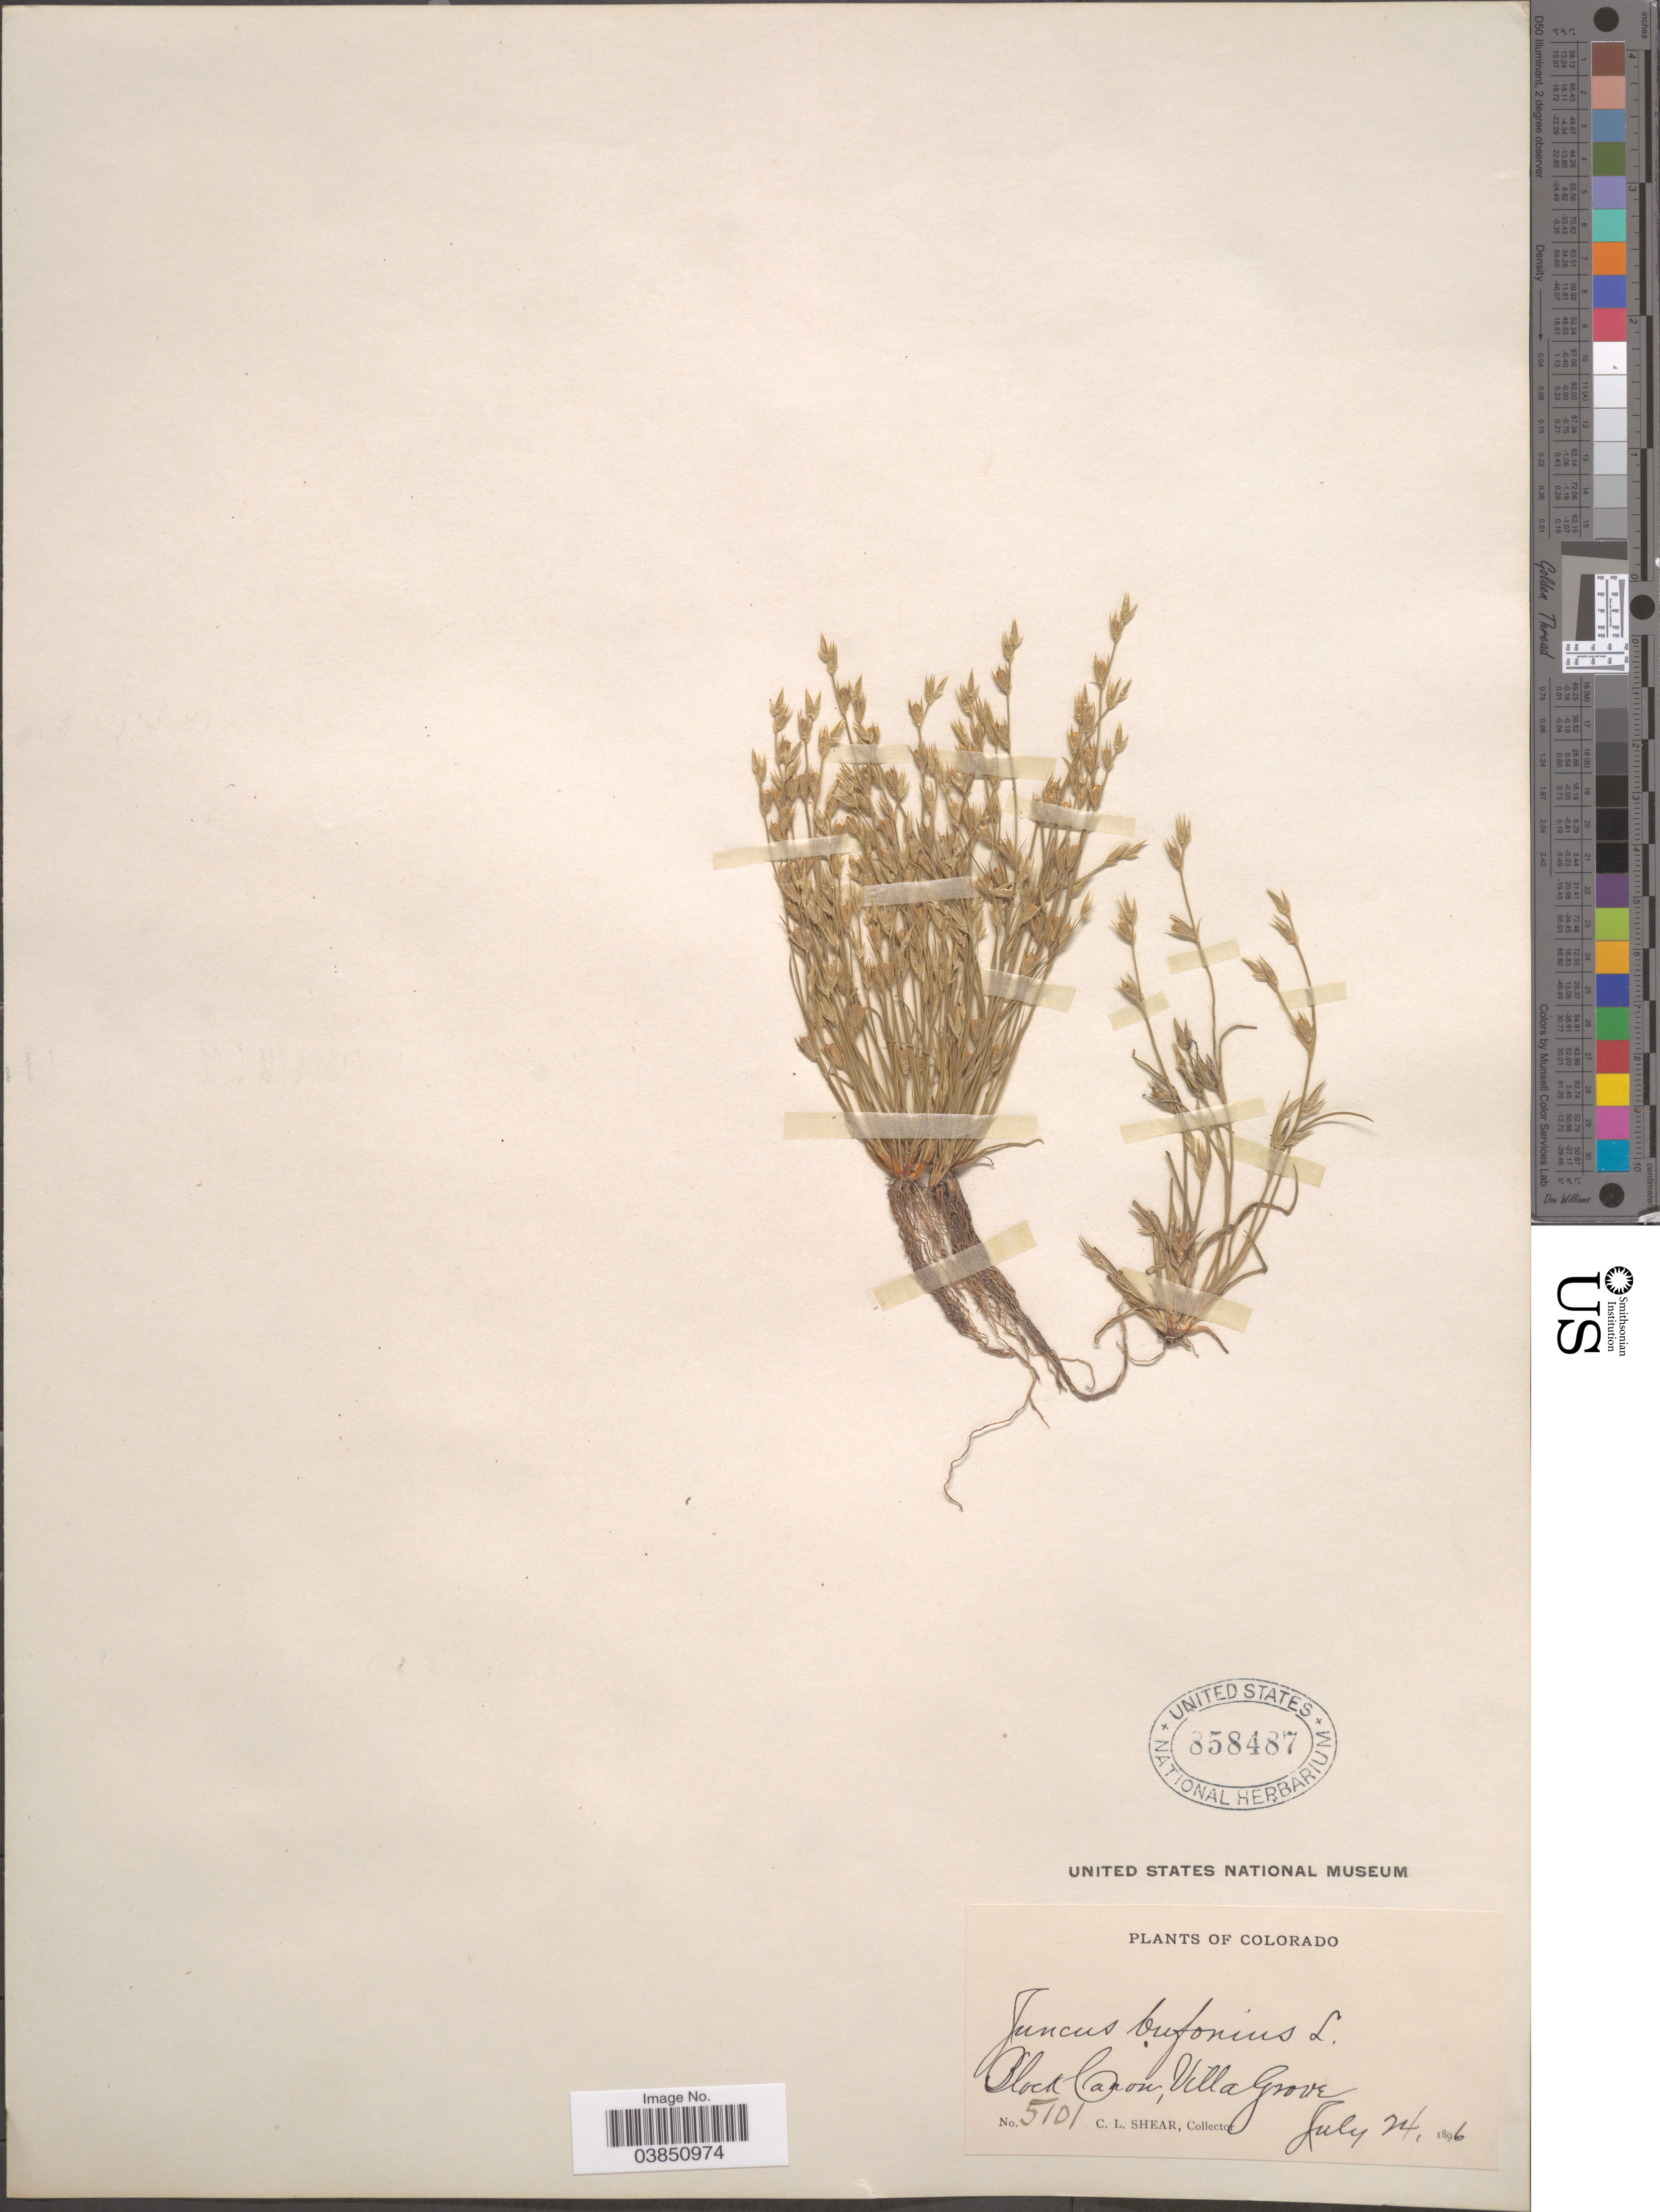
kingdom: Plantae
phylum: Tracheophyta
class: Liliopsida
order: Poales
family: Juncaceae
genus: Juncus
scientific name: Juncus bufonius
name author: L.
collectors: C. L. Shear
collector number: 5101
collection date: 1896-07-24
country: United States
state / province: Colorado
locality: Block Cabon, Villa Grove.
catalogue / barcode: US 858487